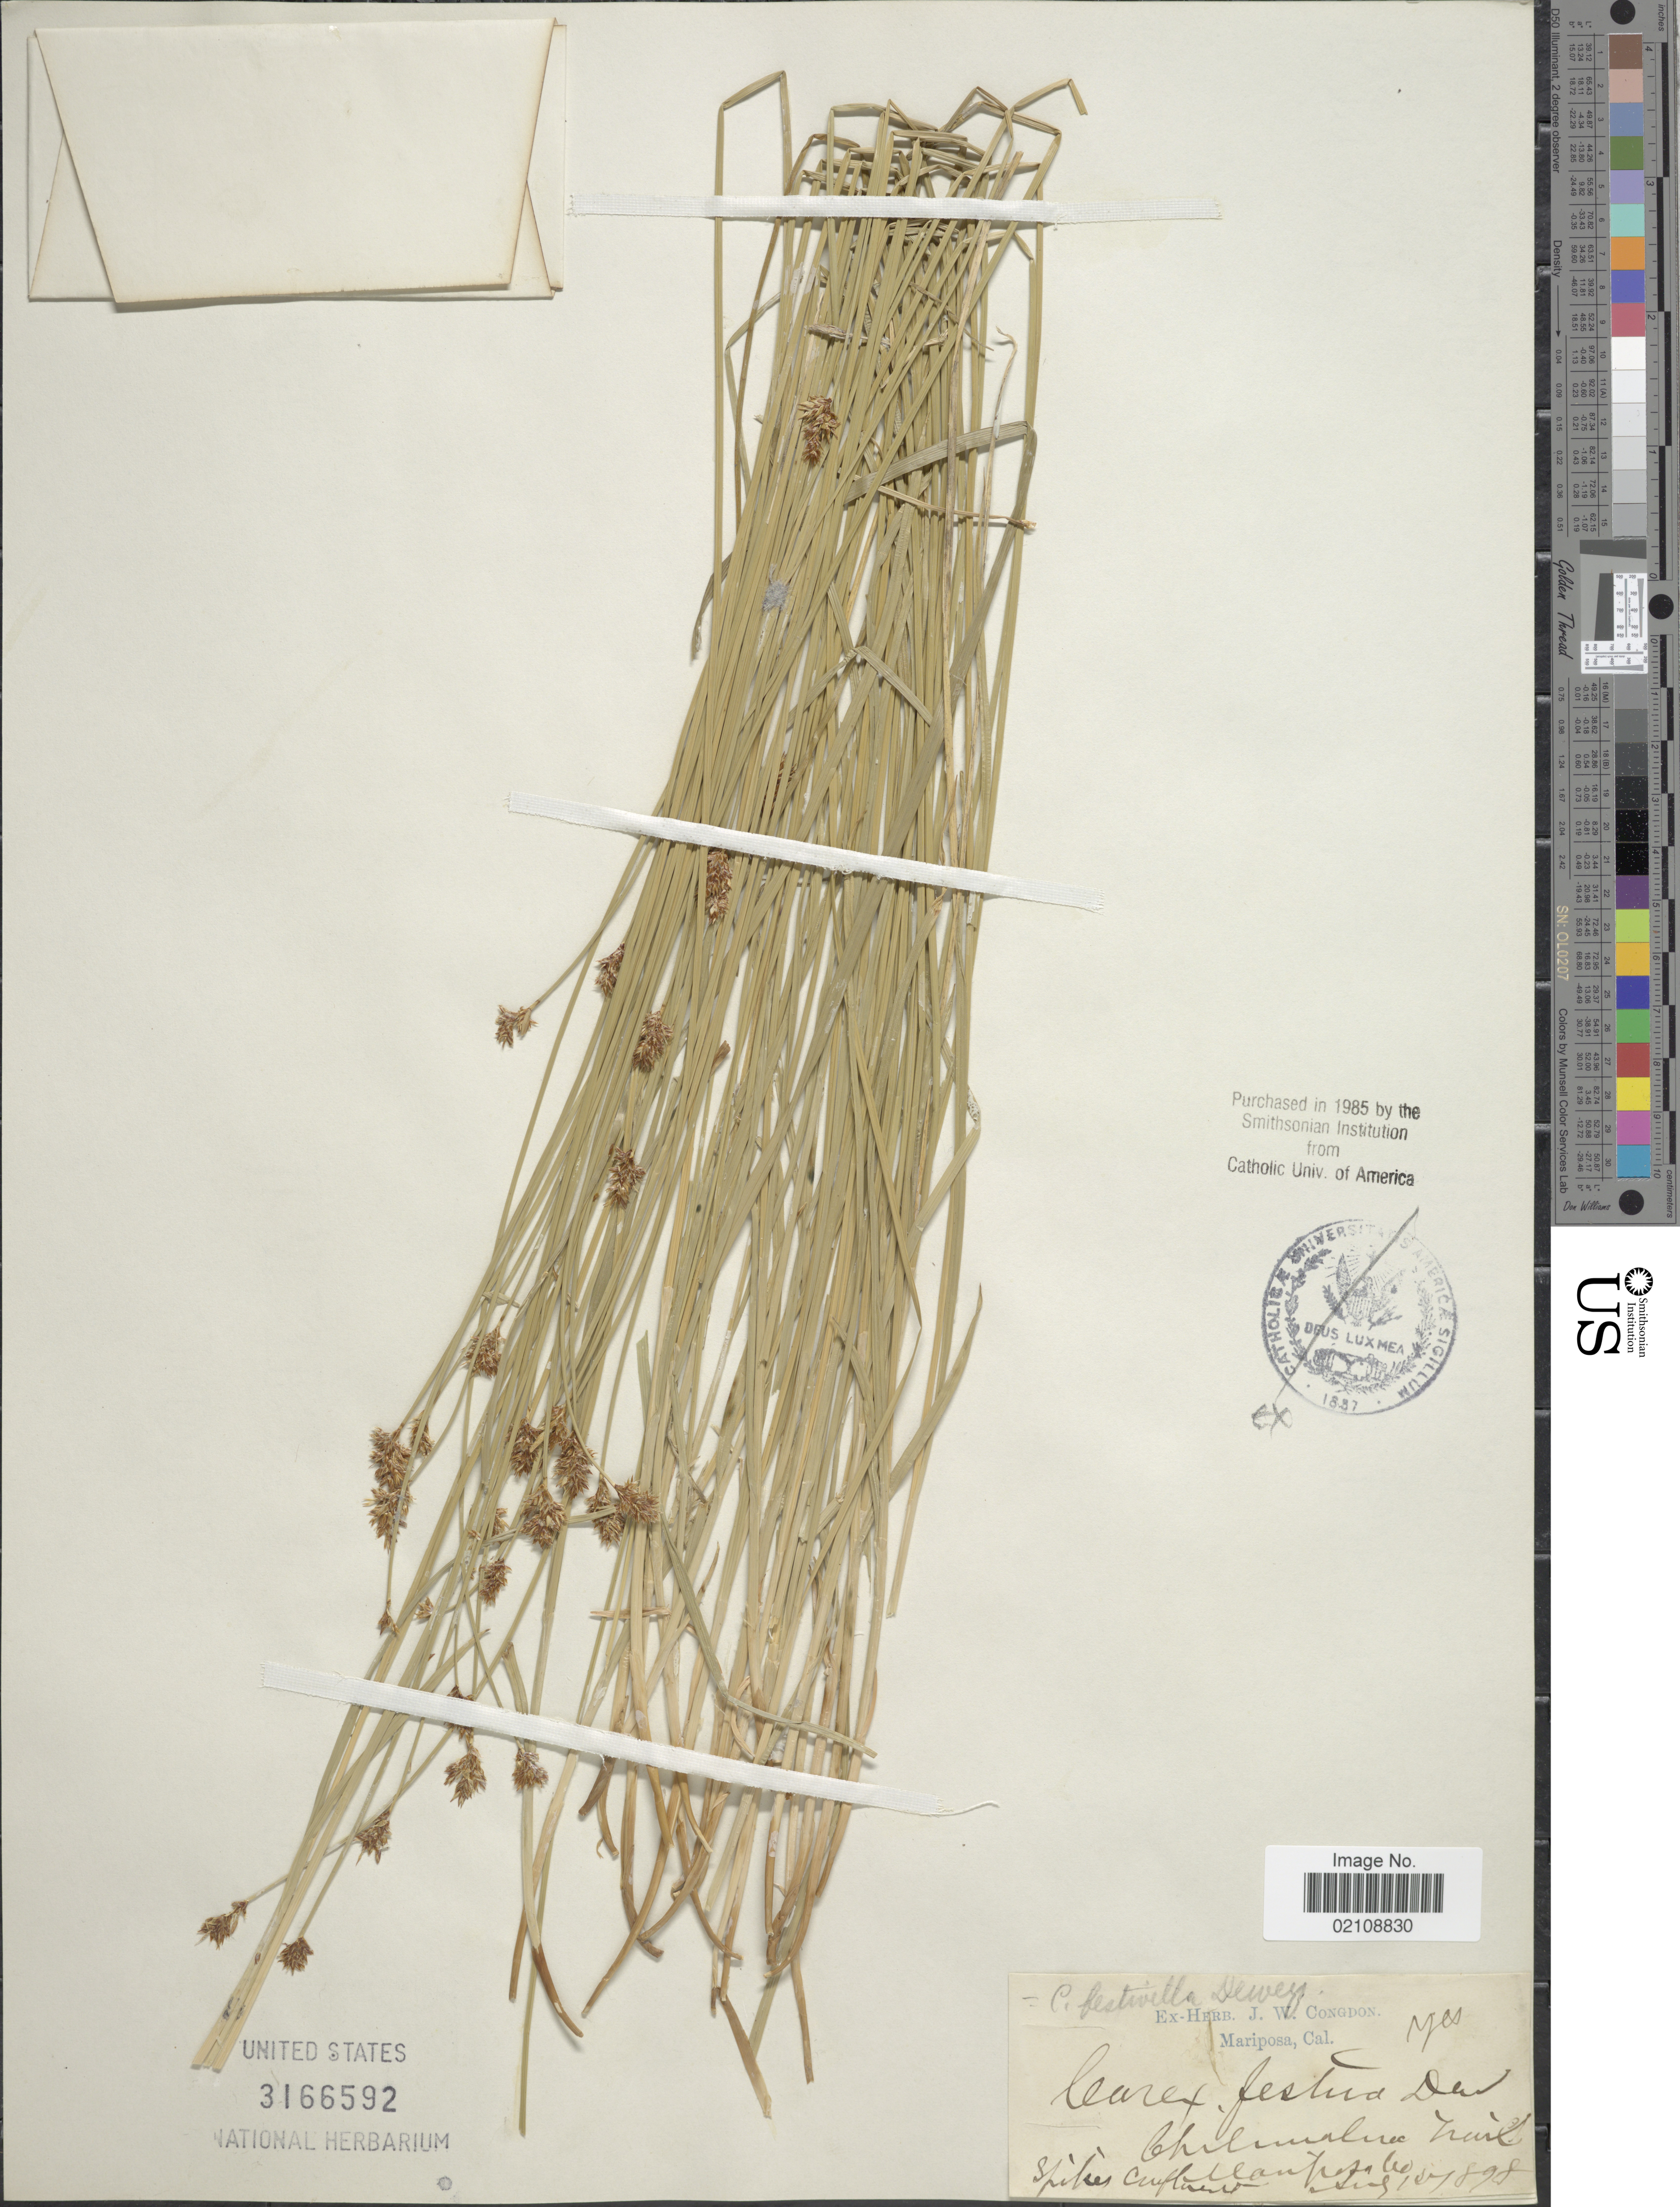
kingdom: Plantae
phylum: Tracheophyta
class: Liliopsida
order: Poales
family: Cyperaceae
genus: Carex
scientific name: Carex microptera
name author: Mack.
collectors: ex herb. J. W. Congdon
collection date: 1878-08-17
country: United States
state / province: California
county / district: Mariposa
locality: Mariposa, Chihuahua Trail,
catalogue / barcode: US 3166592